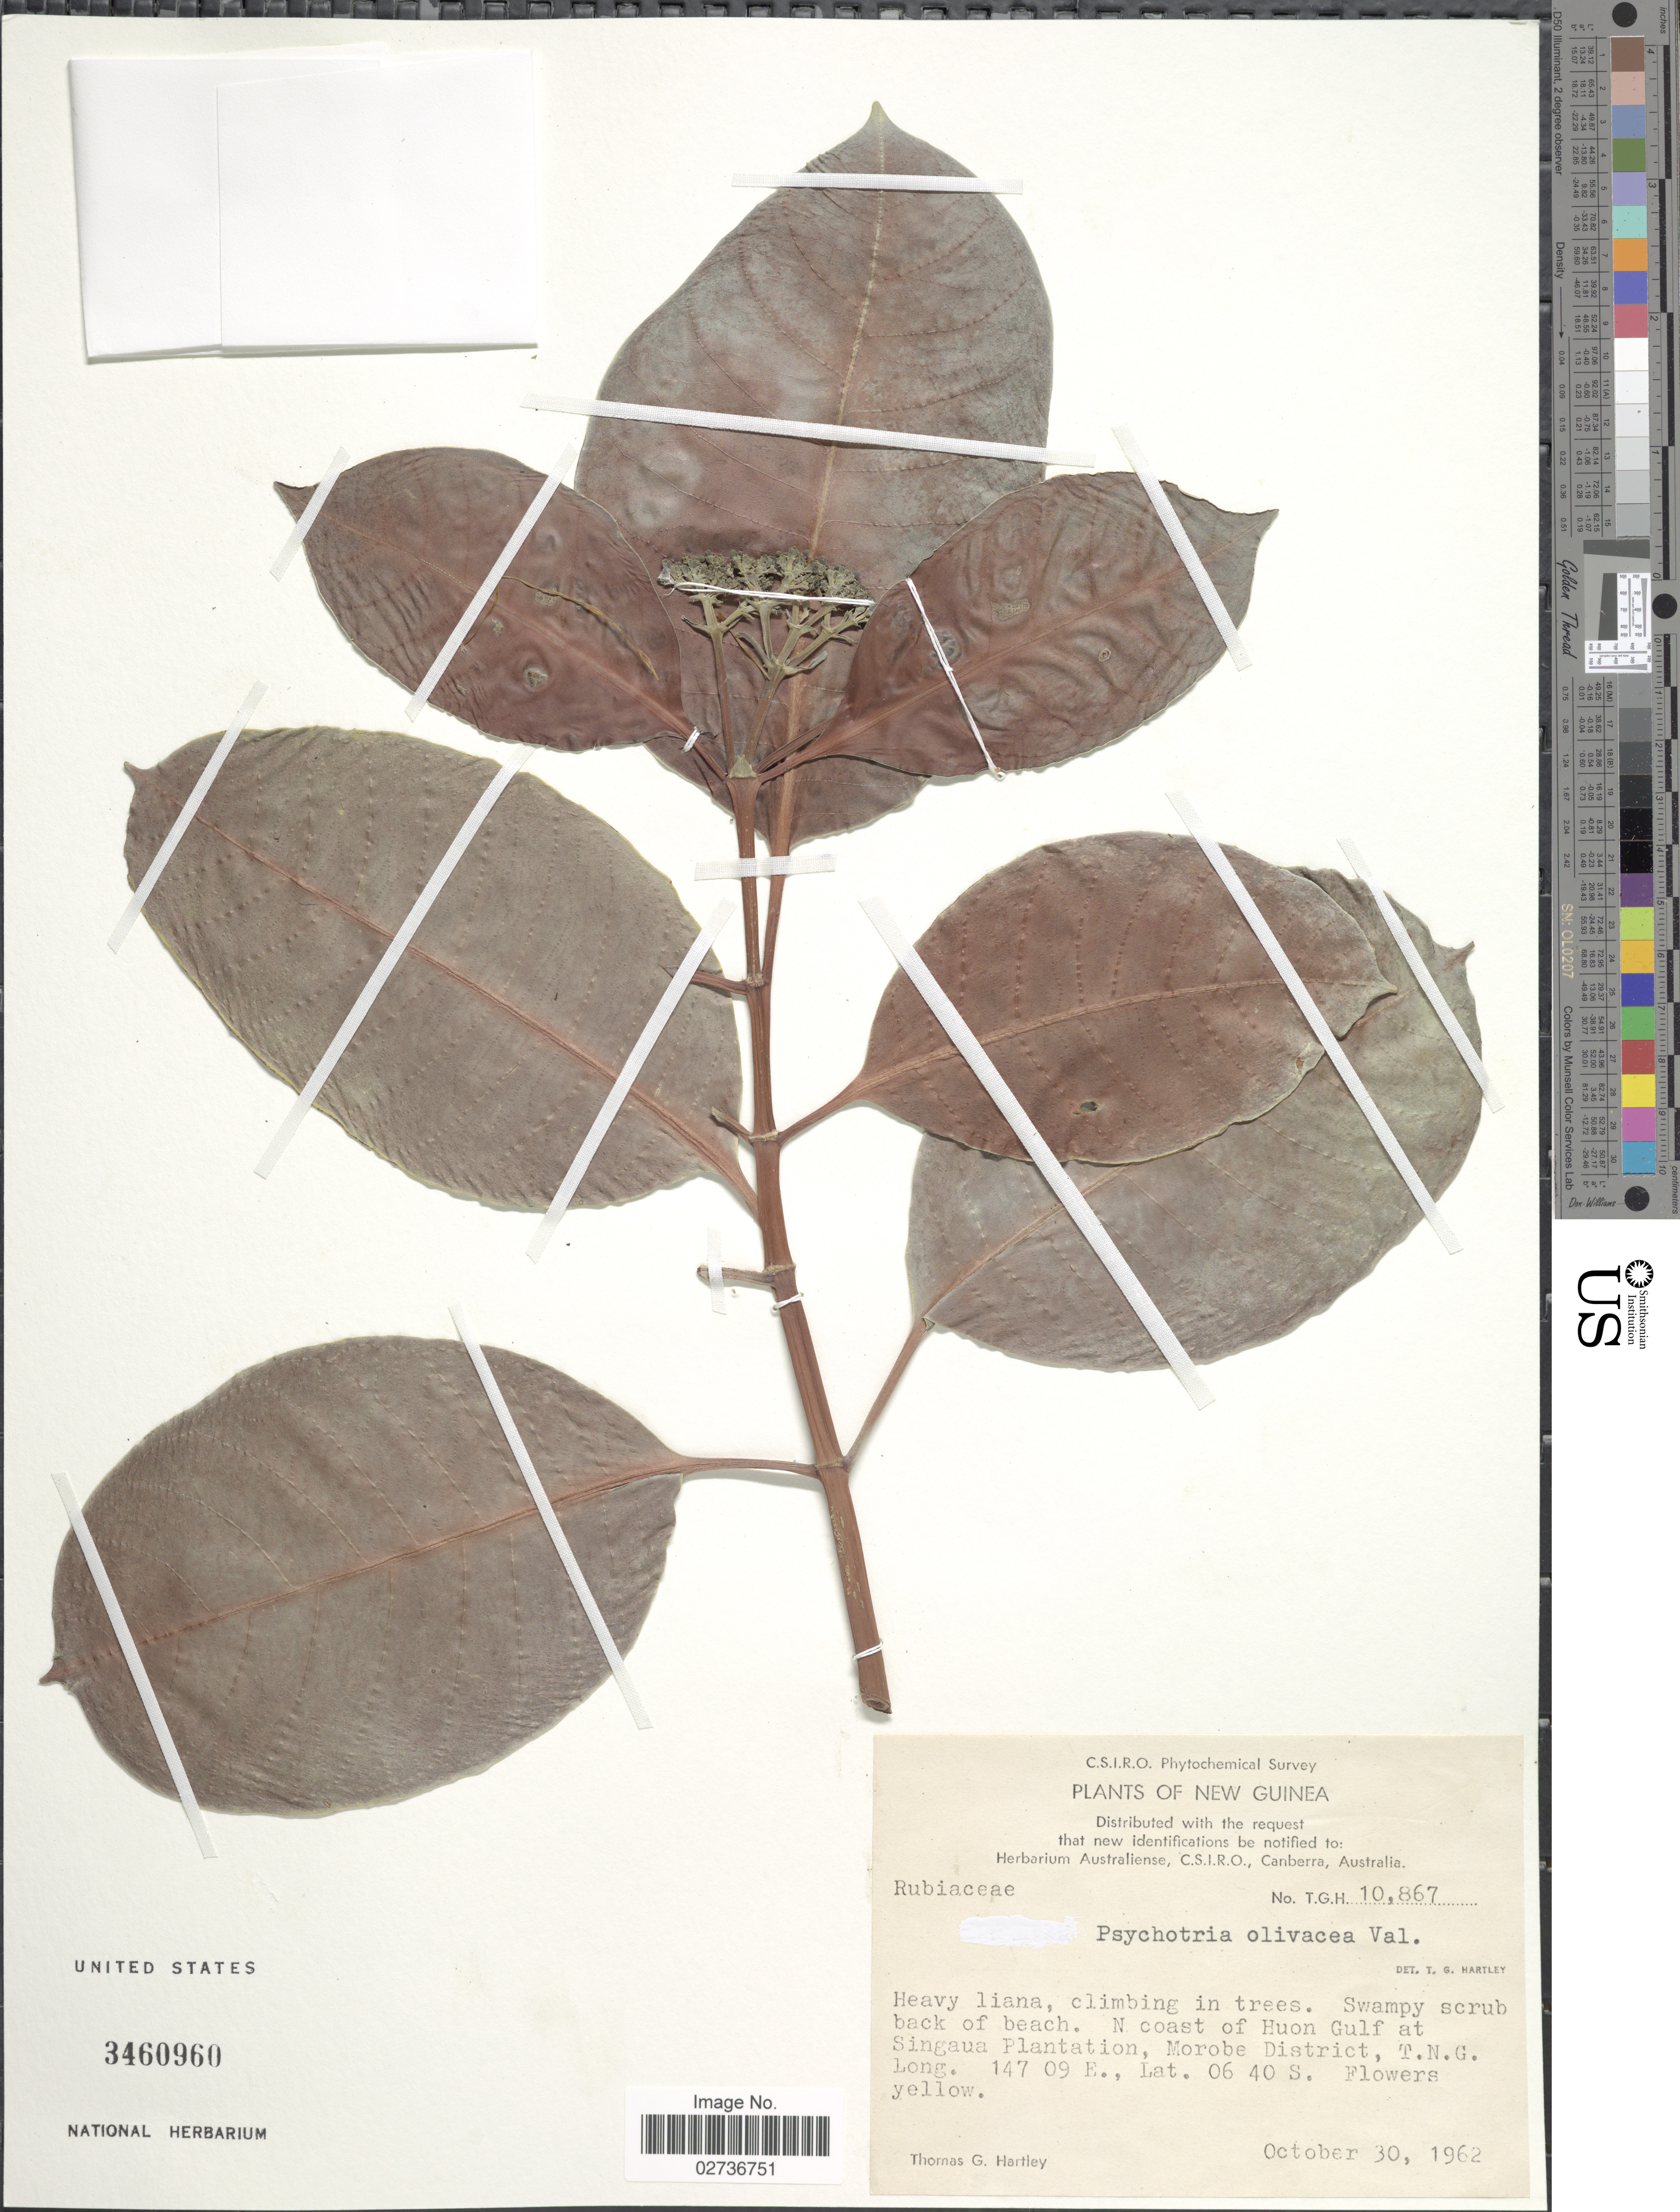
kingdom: Plantae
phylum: Tracheophyta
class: Magnoliopsida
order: Gentianales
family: Rubiaceae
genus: Psychotria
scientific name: Psychotria olivacea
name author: Valeton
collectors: T. G. Hartley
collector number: TGH10867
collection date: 1962-10-30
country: Papua New Guinea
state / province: Morobe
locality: New Guinea. N coast of Huon Gulf at Singaua Plantation, Morobe District, T.N.G.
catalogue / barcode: US 3460960